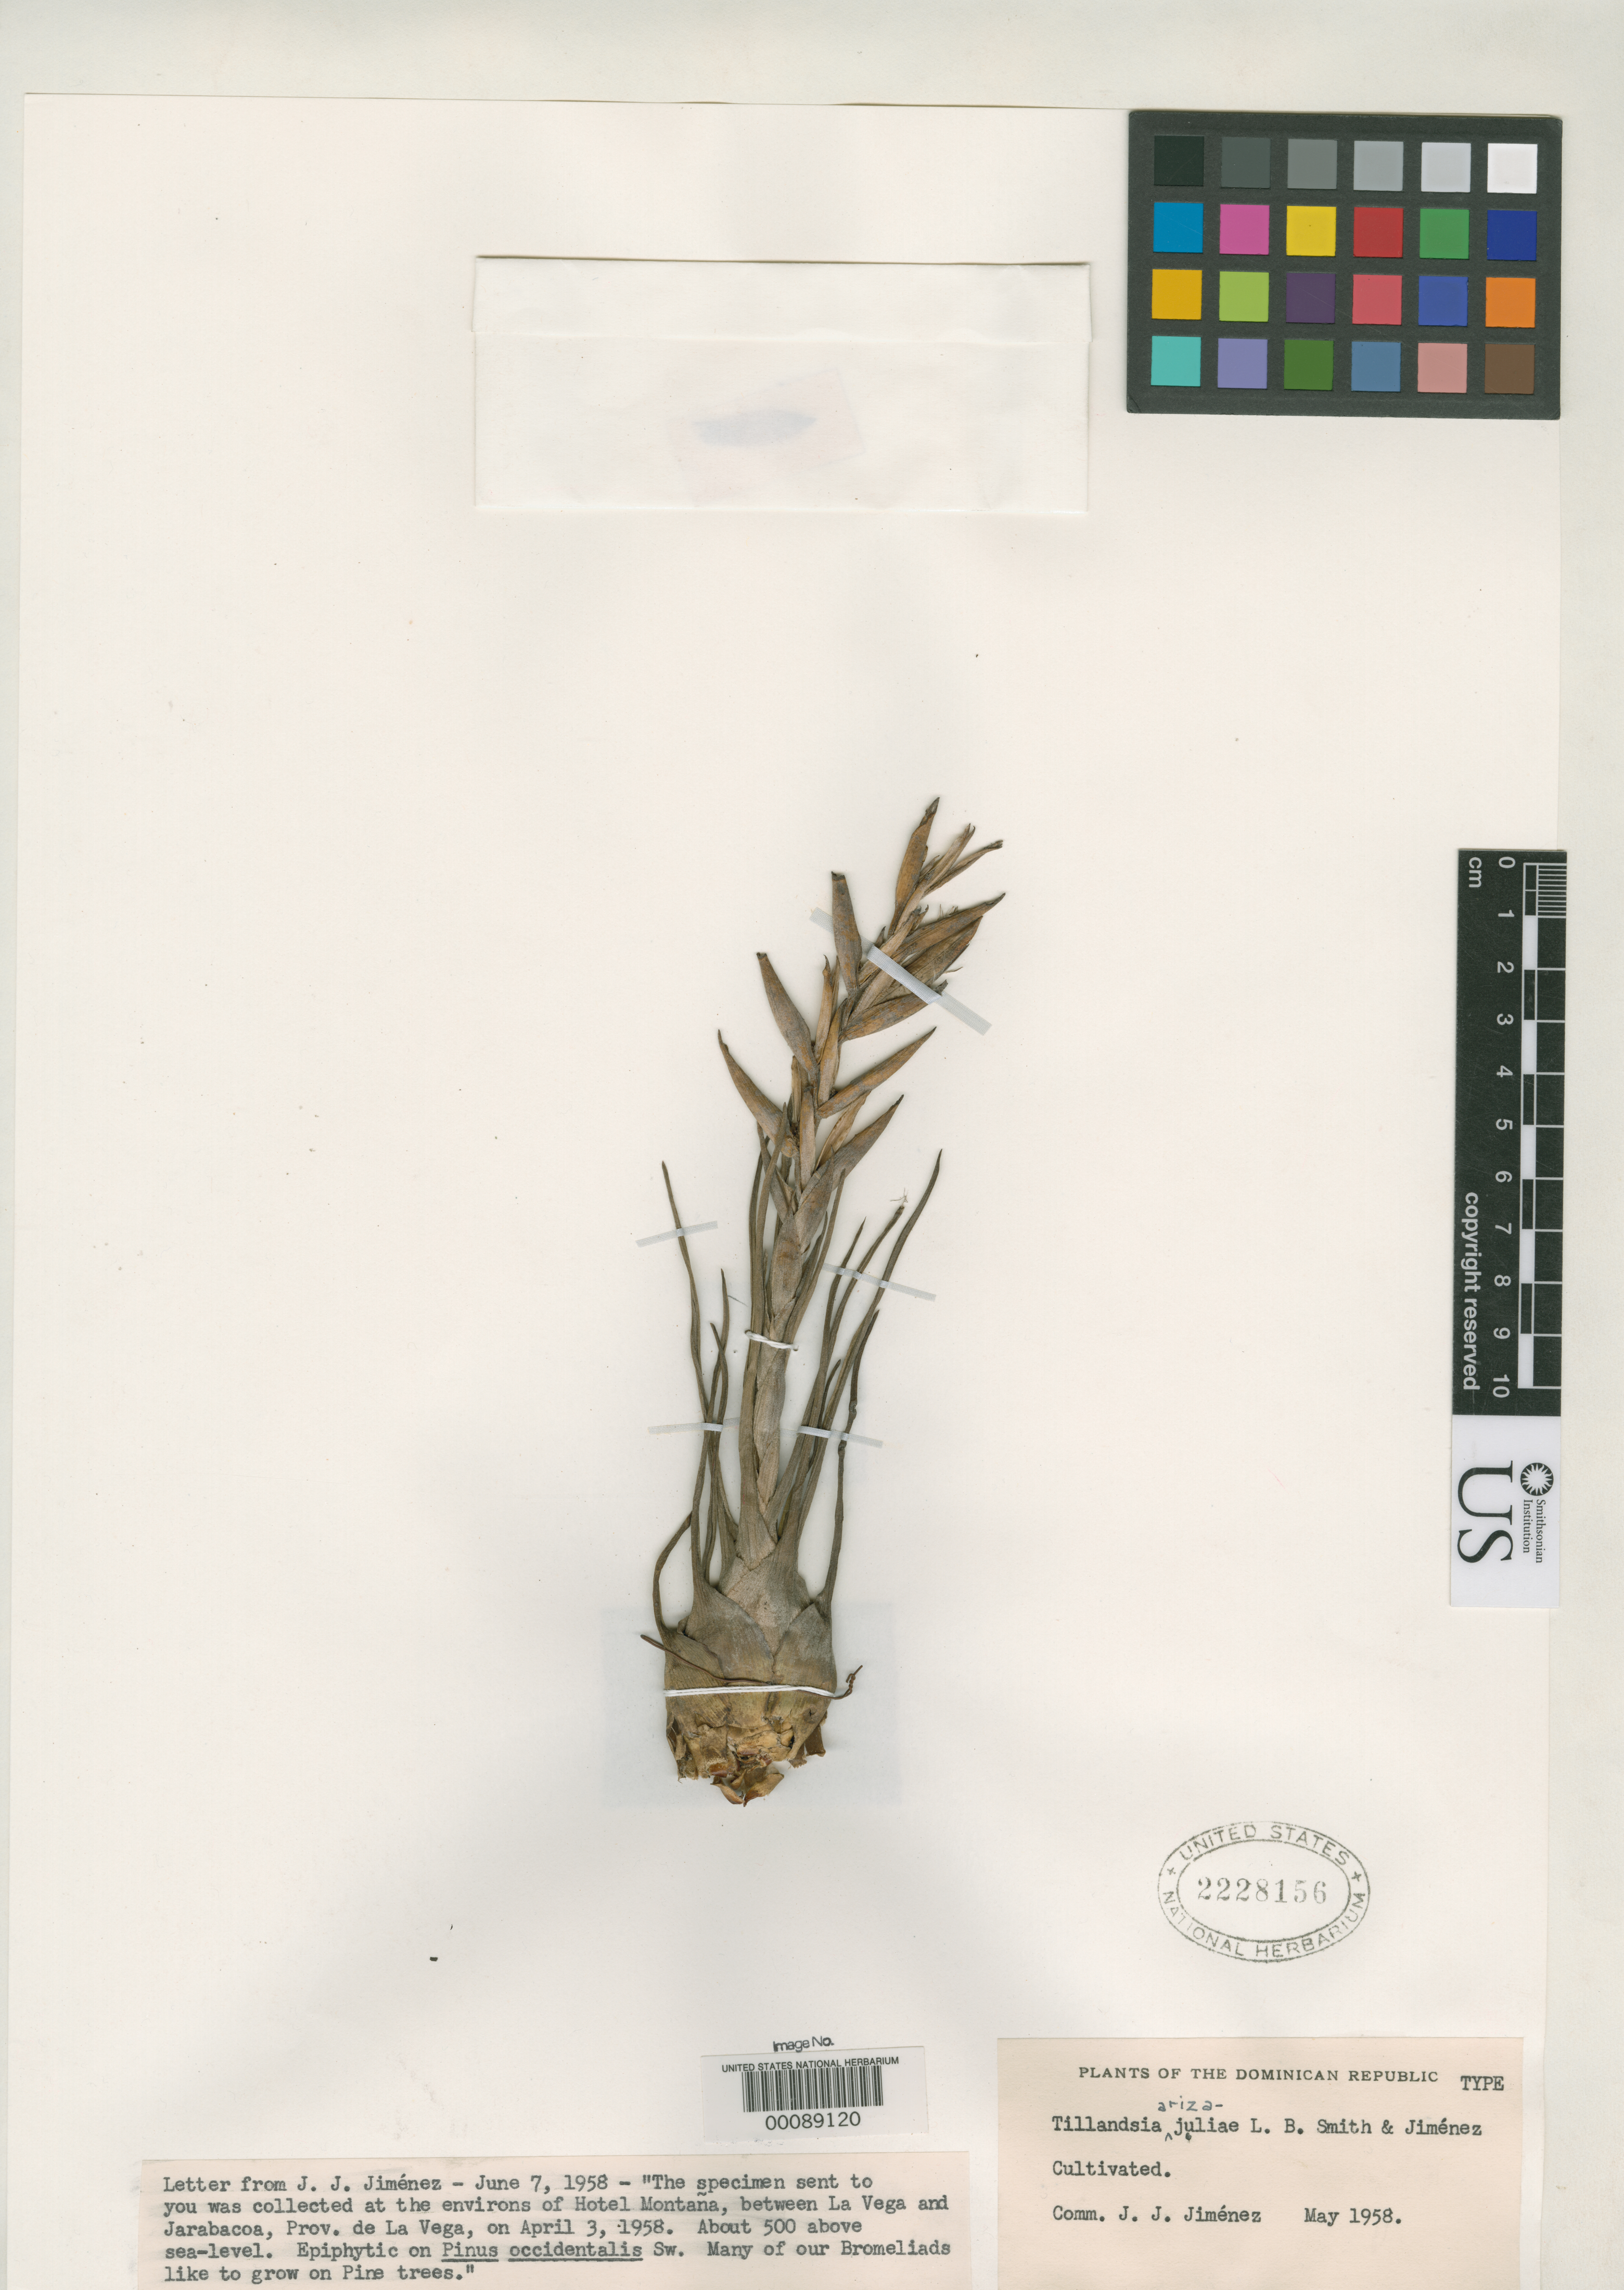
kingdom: Plantae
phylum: Tracheophyta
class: Liliopsida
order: Poales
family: Bromeliaceae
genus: Tillandsia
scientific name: Tillandsia ariza-juliae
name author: L.B. Sm. & J. Jiménez Alm. in L.B. Sm.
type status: Holotype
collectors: L. Ariza-Julia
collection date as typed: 03 Apr 1958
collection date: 1958-04-03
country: Dominican Republic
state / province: La Vega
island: Hispaniola Island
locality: Near Hotel Montana between La Vega & Jarabacoa.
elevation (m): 500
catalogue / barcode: US 2228156